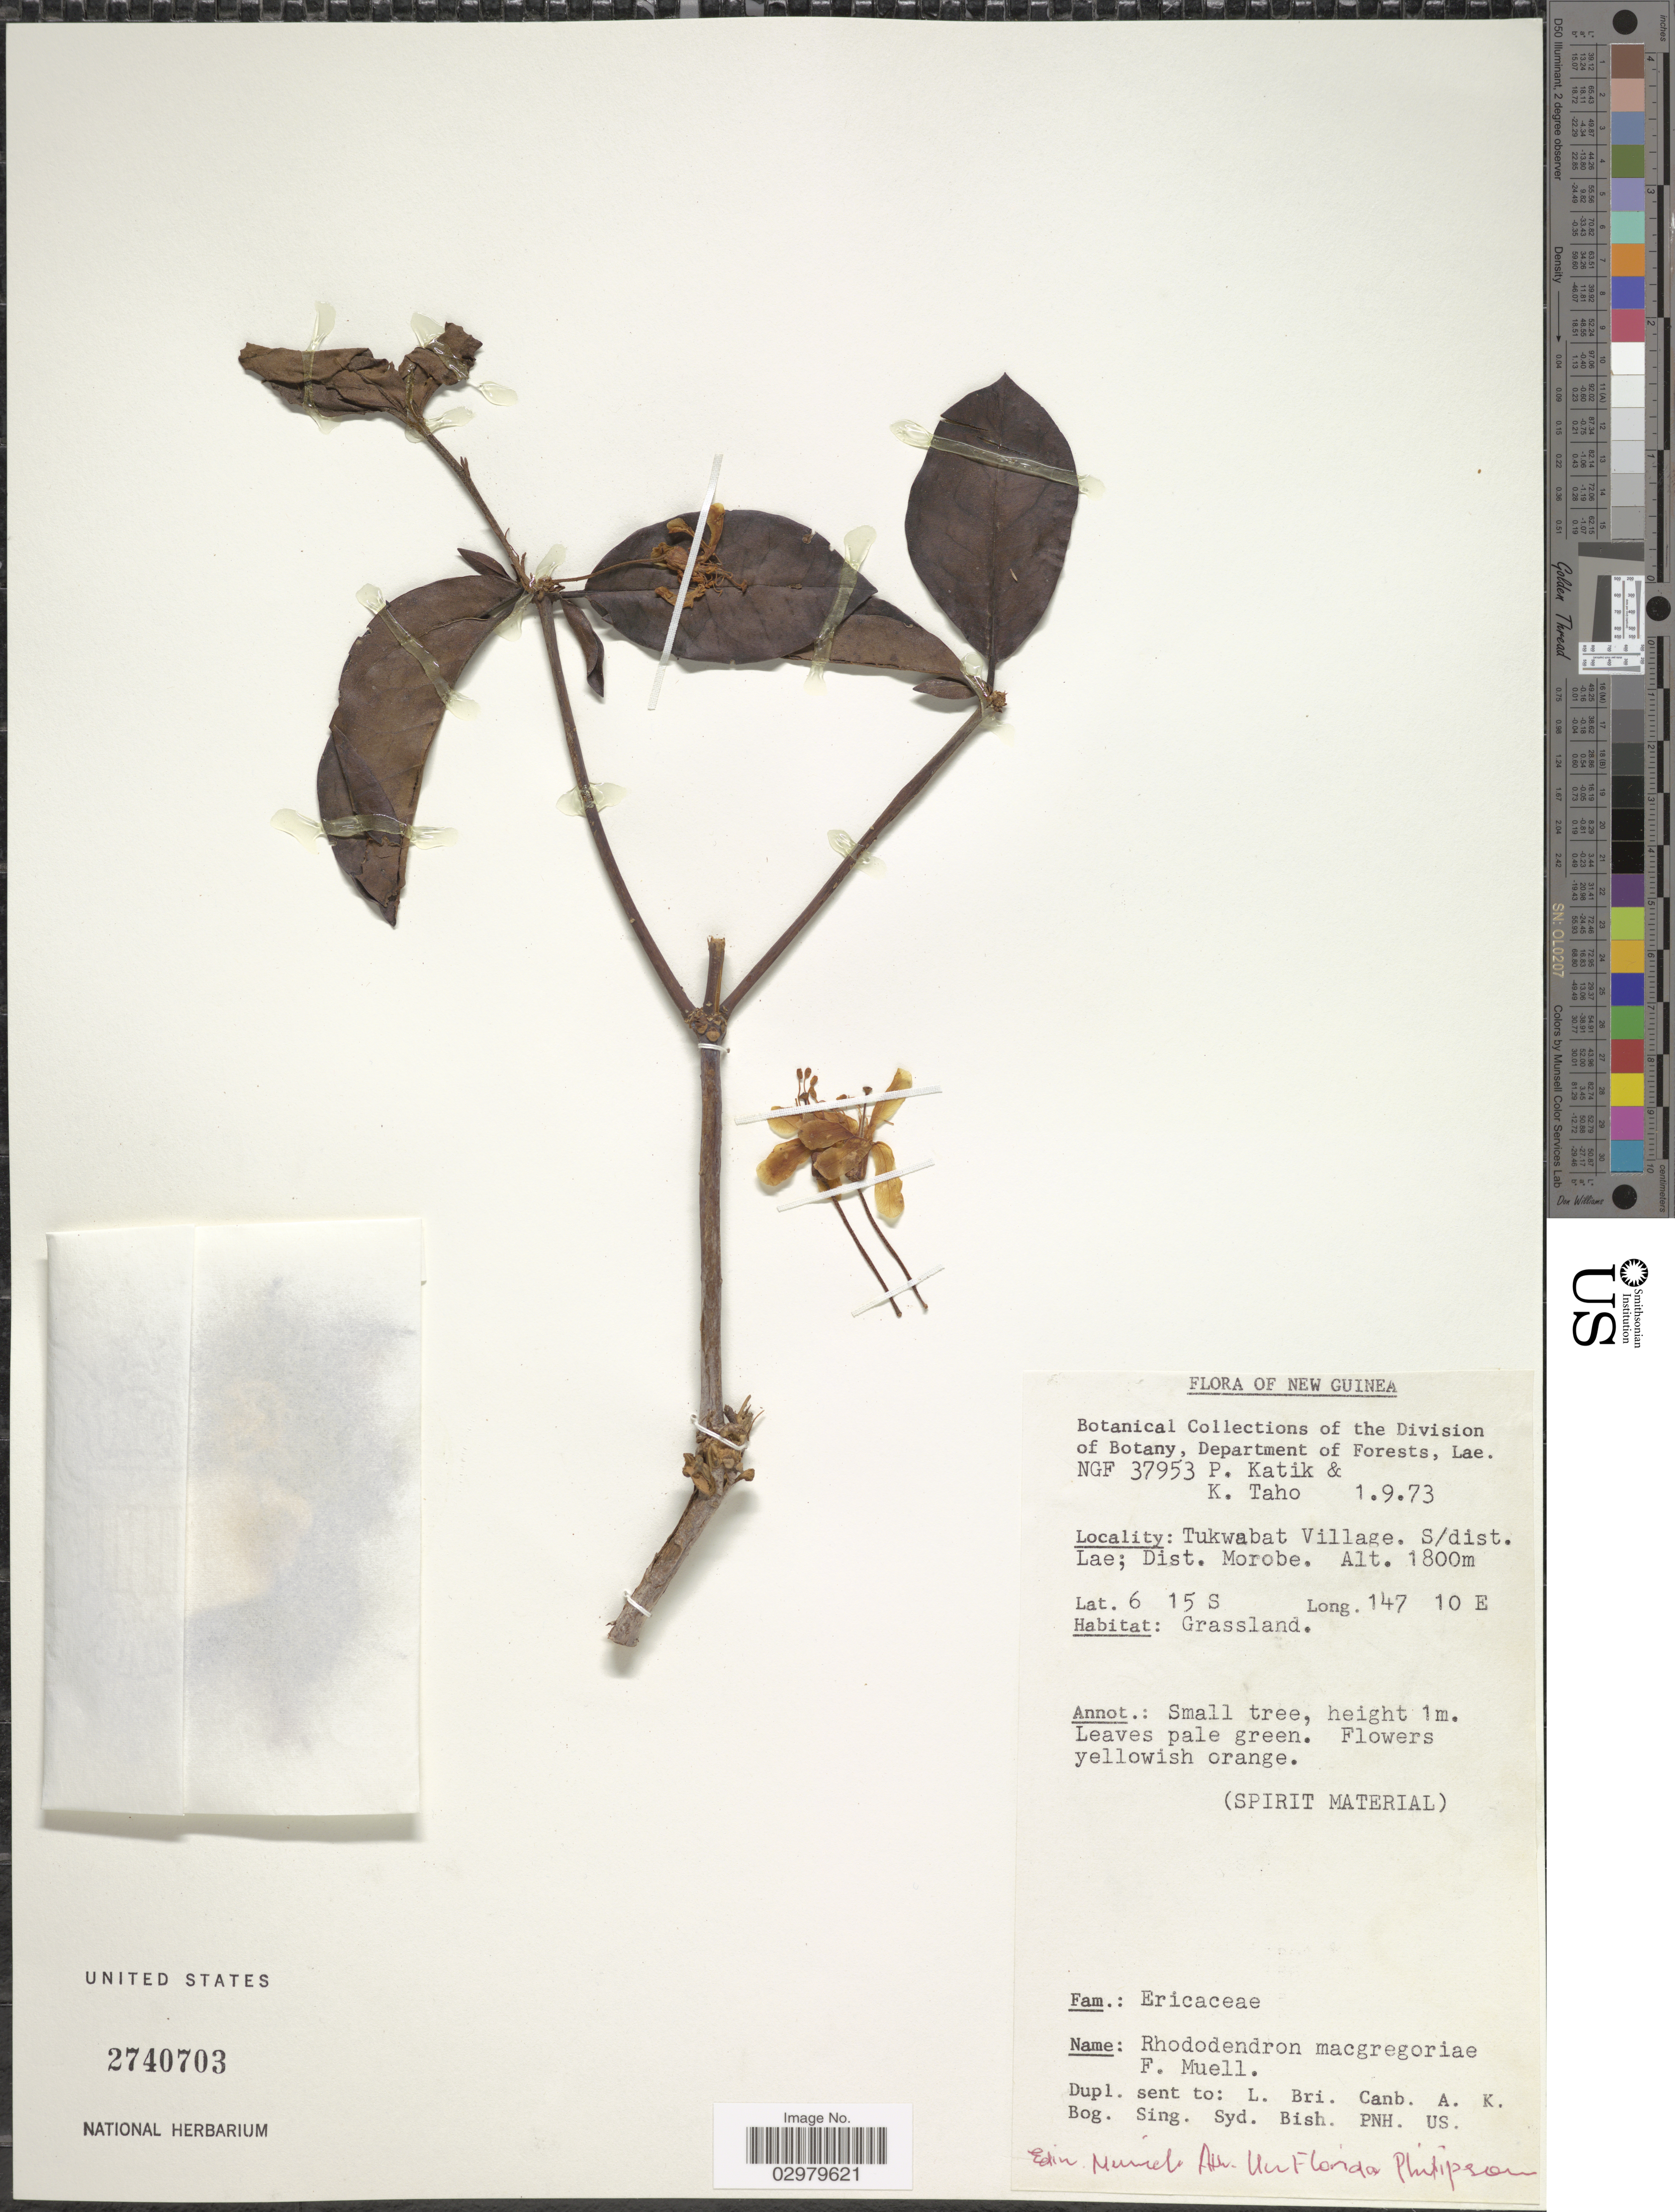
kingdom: Plantae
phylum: Tracheophyta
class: Magnoliopsida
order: Ericales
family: Ericaceae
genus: Rhododendron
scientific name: Rhododendron macgregoriae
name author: F. Muell.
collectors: P. Katik & K. Taho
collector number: NGF 37953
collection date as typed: Transcribed d/m/y: 1/9/73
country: Papua New Guinea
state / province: Morobe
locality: New Guinea. Tukwabat Village. S/dist. Lae; Dist. Morobe.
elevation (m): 1800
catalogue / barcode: US 2740703